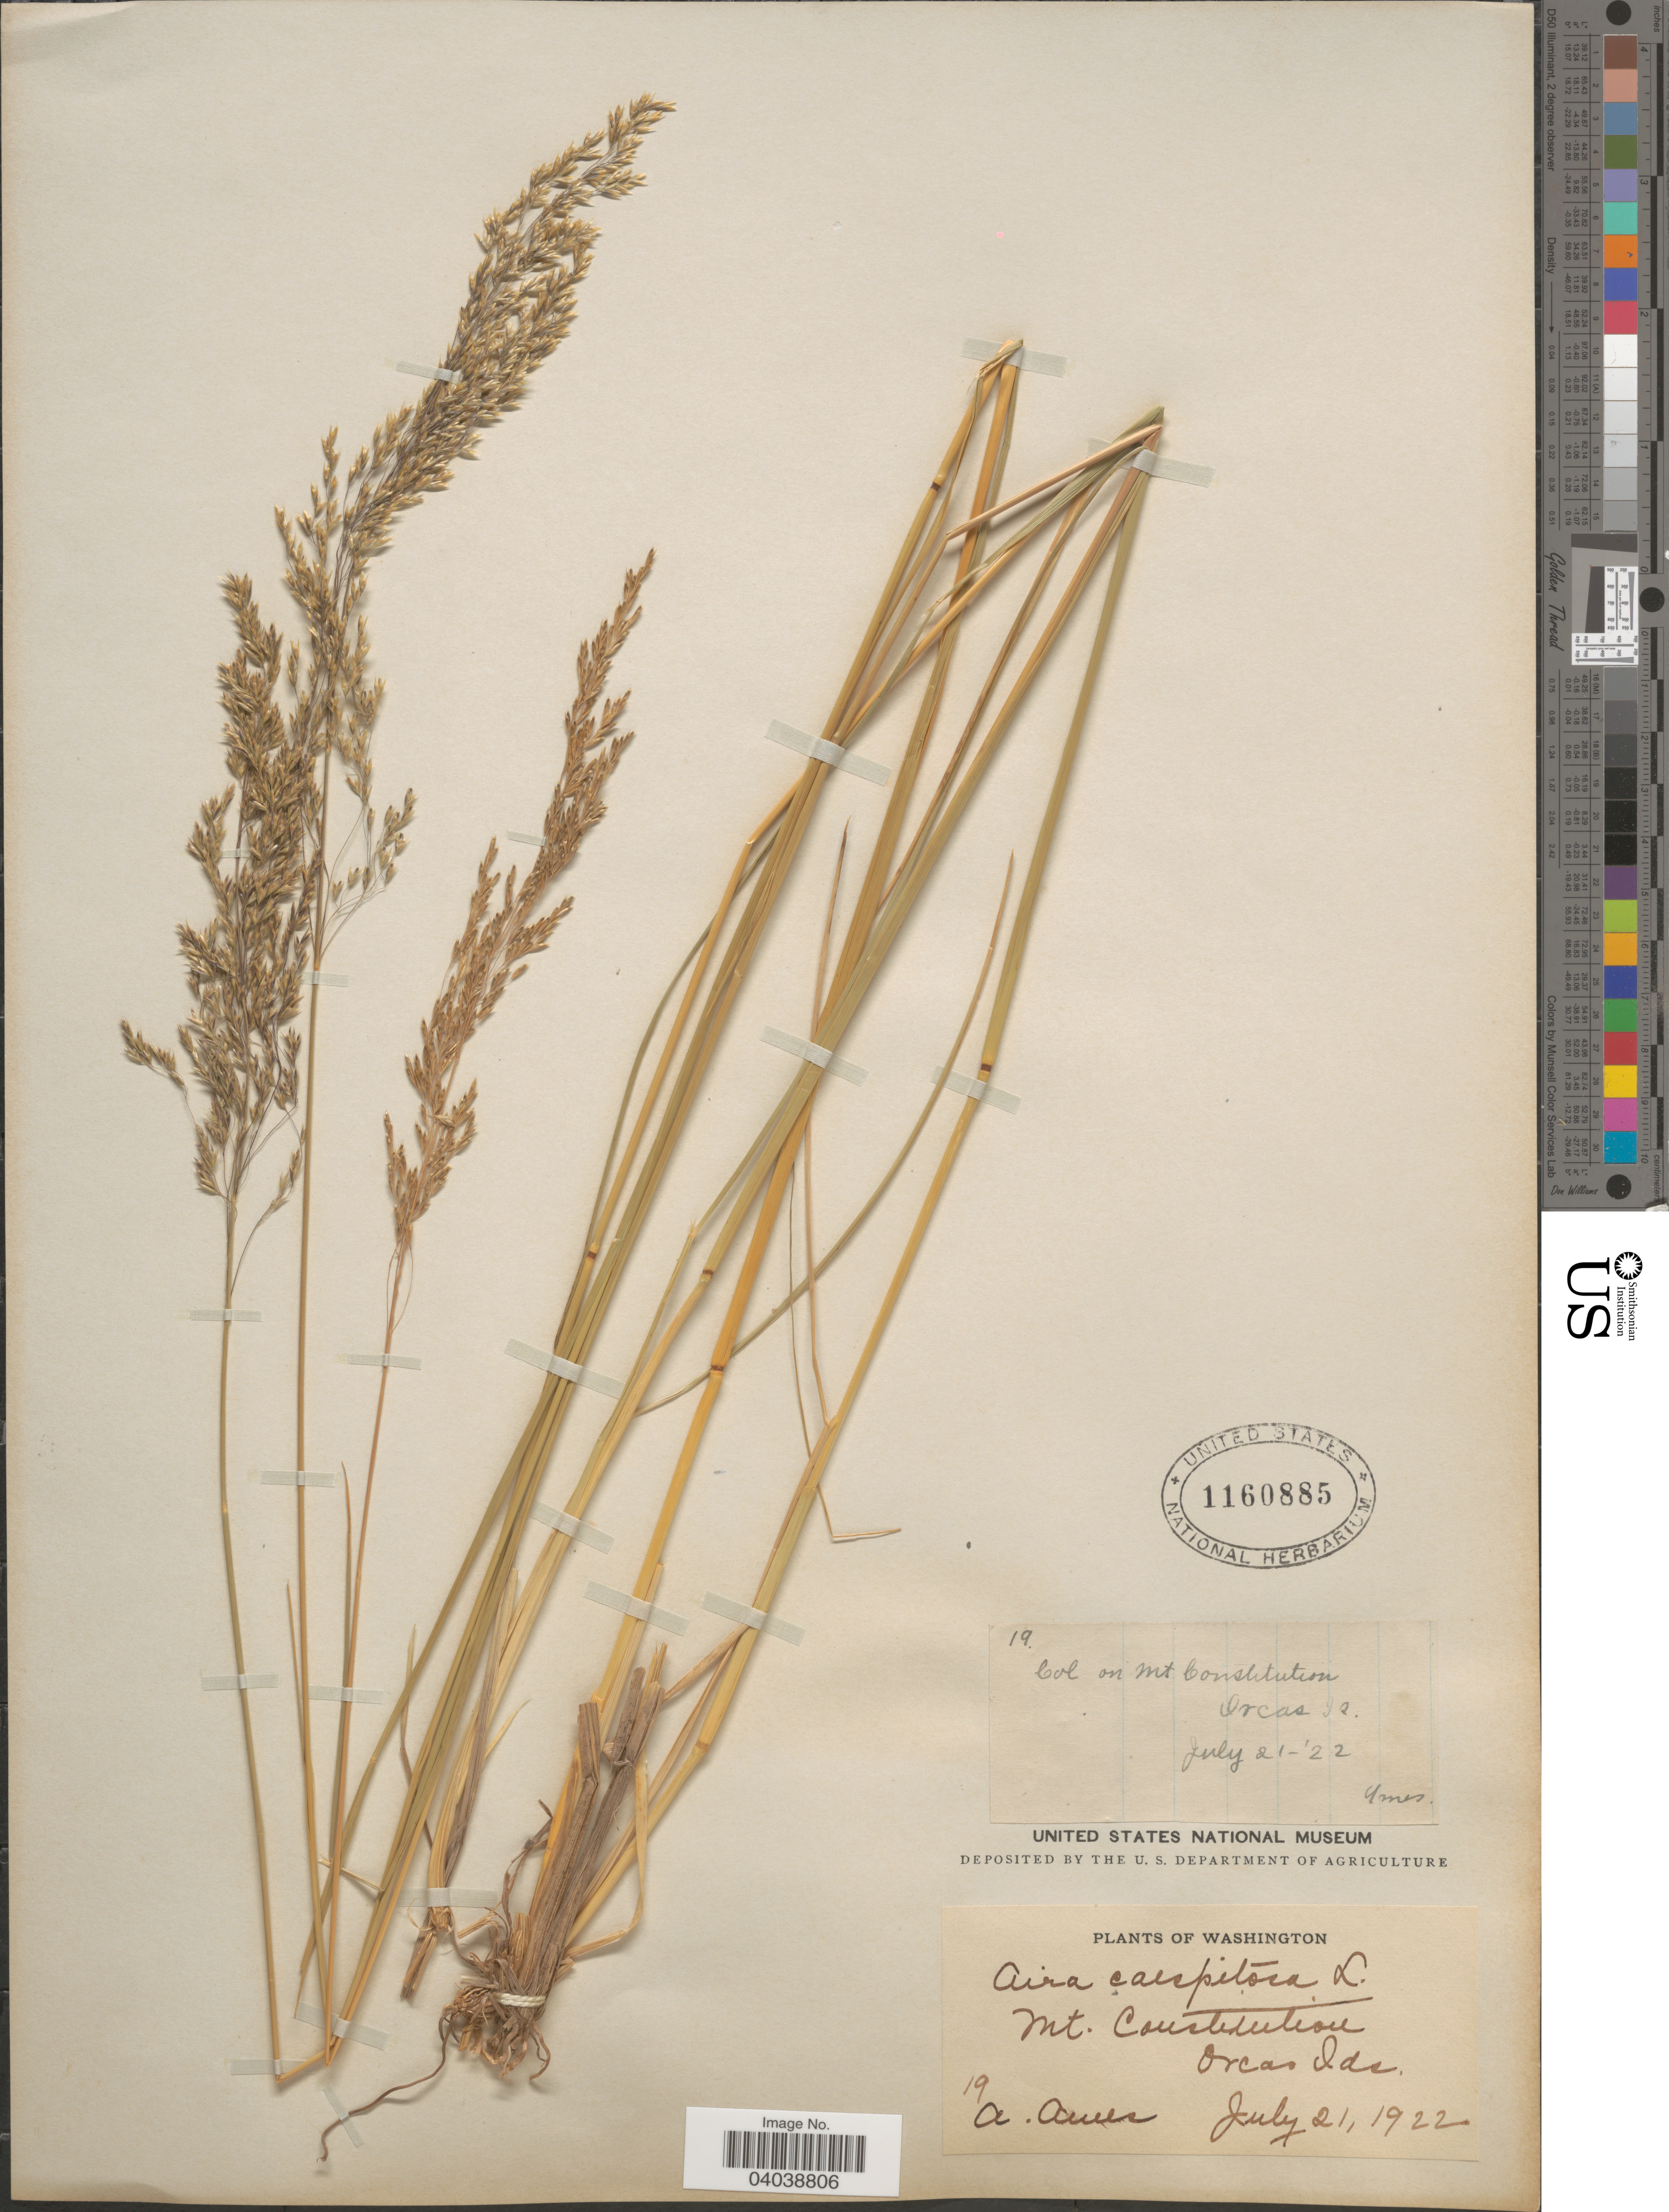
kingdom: Plantae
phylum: Tracheophyta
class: Liliopsida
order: Poales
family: Poaceae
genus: Deschampsia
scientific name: Deschampsia cespitosa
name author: (L.) P. Beauv.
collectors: A. Ames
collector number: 19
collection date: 1922-07-21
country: United States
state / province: Washington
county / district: San Juan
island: Orcas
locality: Mt. Constitution, Orcas Ids.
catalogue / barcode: US 1160885